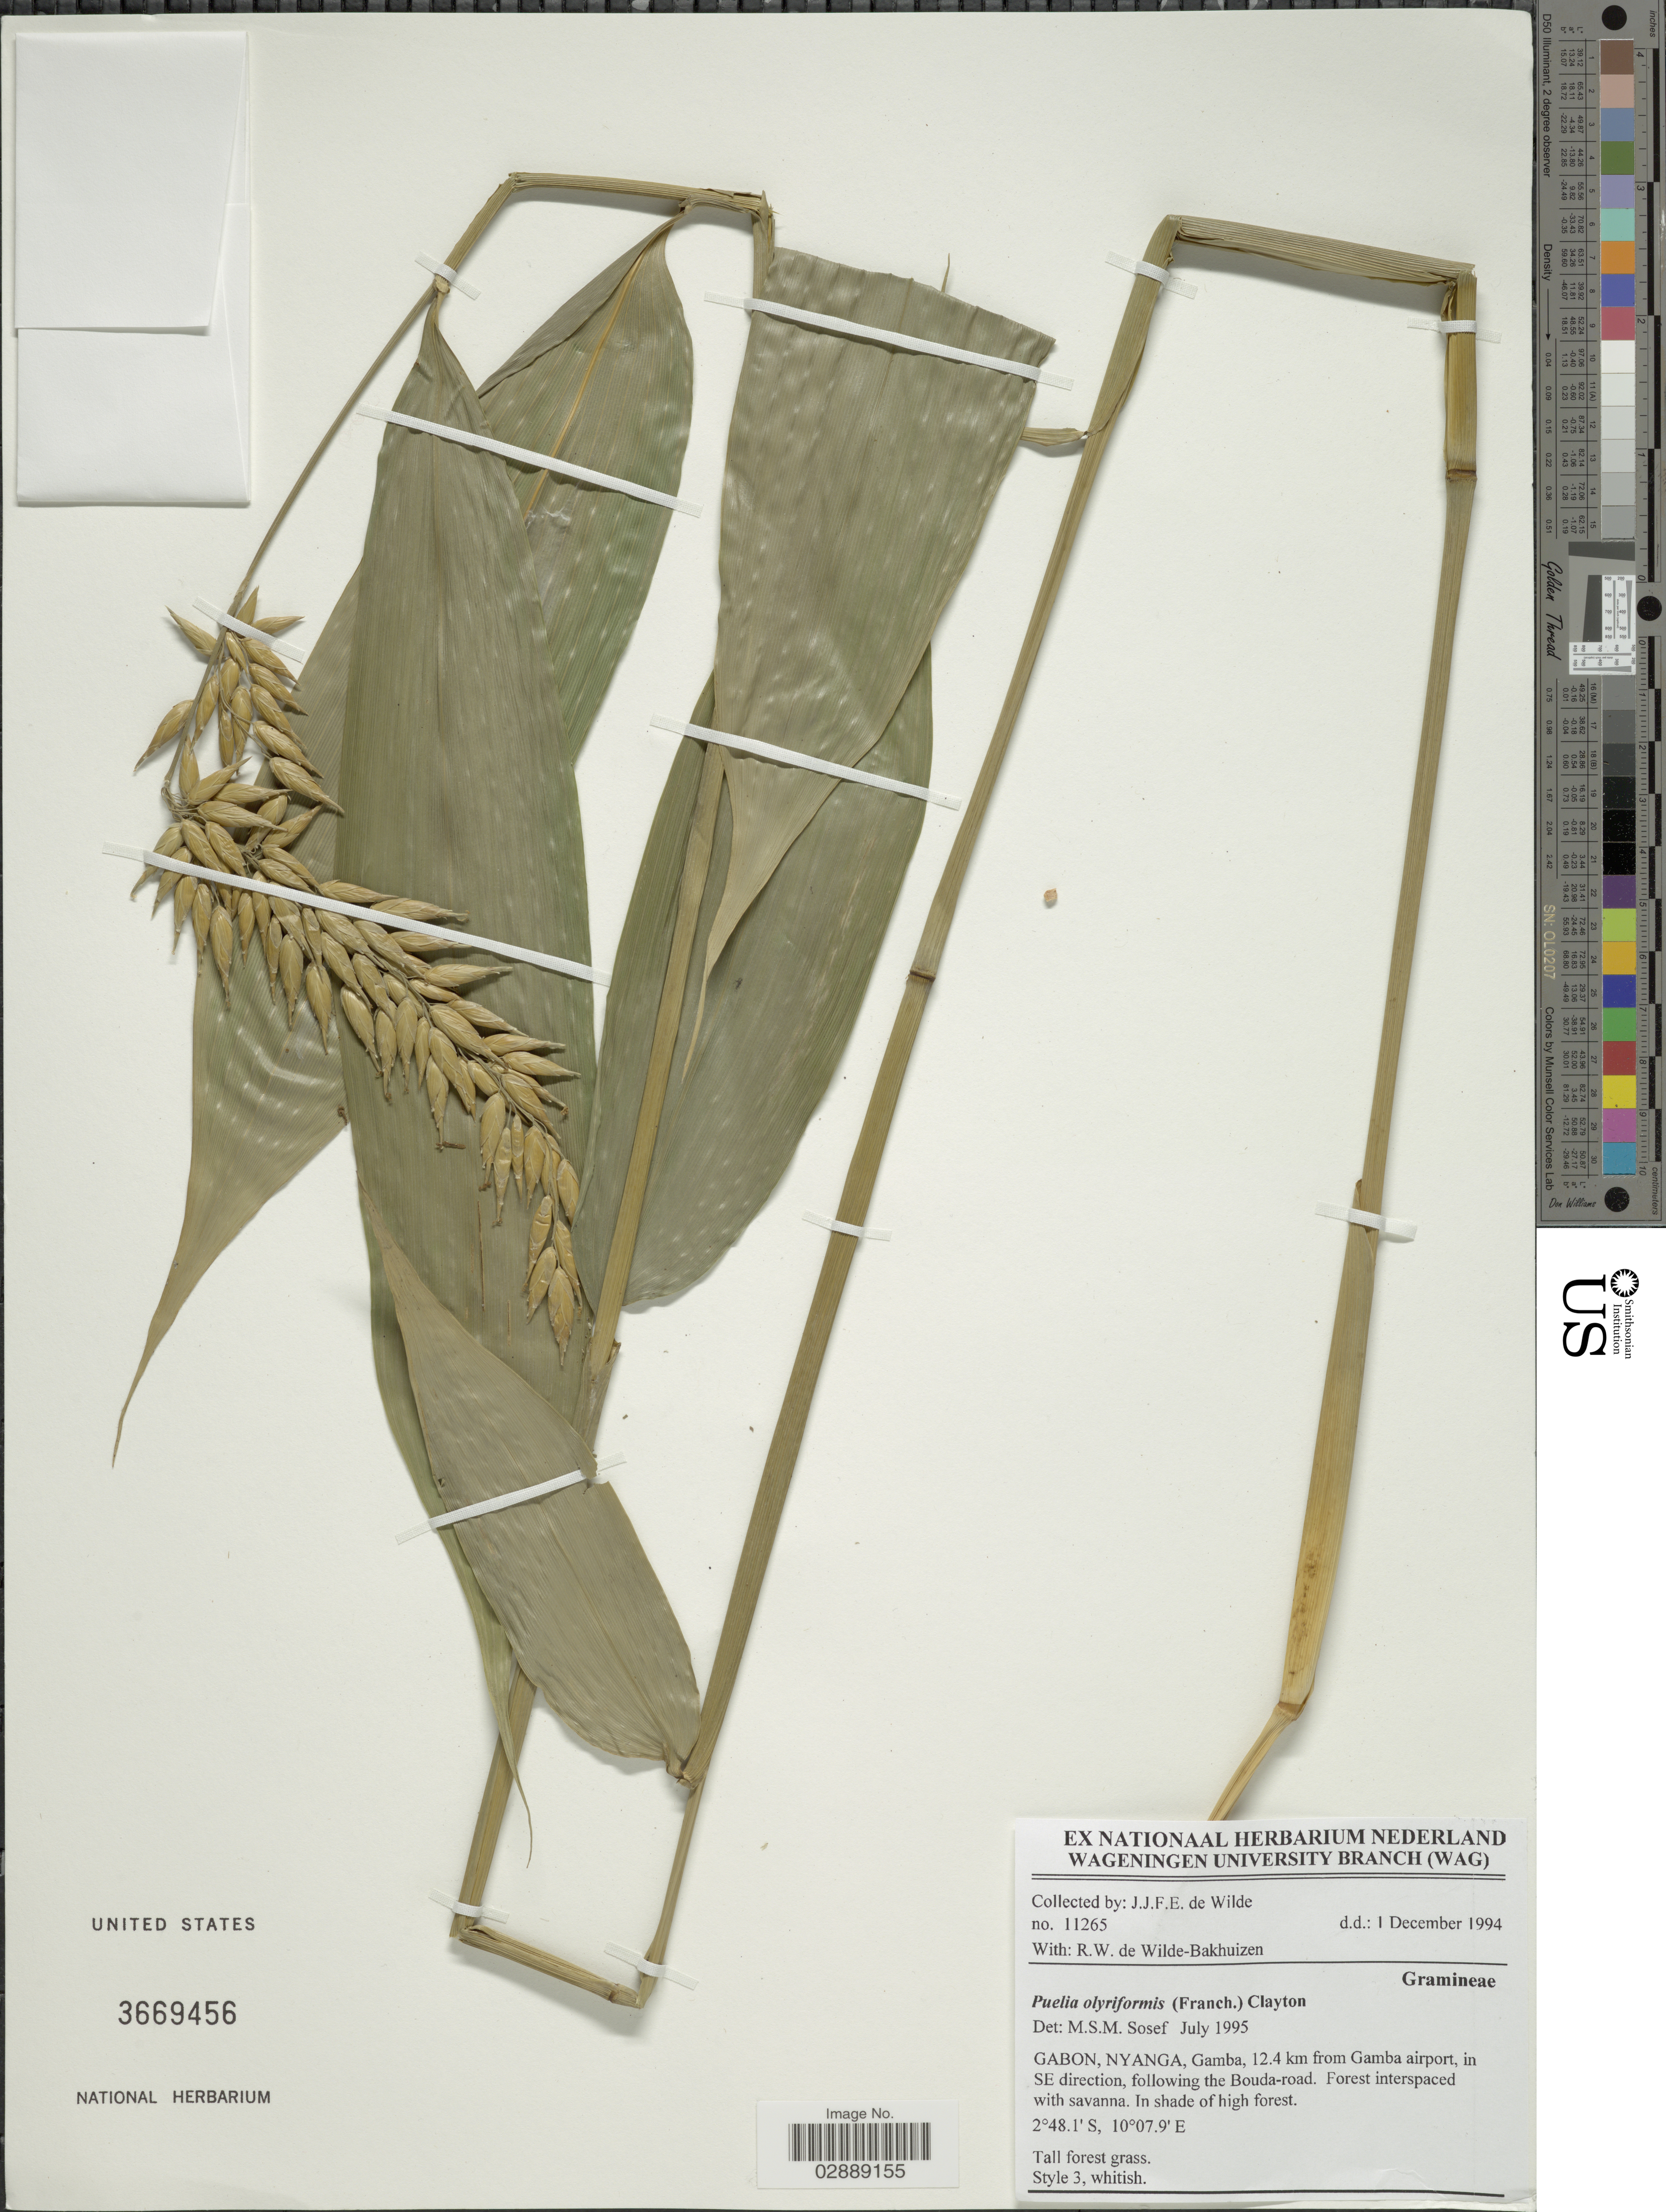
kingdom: Plantae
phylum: Tracheophyta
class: Liliopsida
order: Poales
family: Poaceae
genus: Puelia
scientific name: Puelia olyriformis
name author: (Franch.) Clayton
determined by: Sosef, M. S. M.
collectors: J.J. de Wilde & R. Wilde-Bakhuizen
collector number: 11265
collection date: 1994-12-01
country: Gabon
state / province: Nyanga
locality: Gamba, 12.4 km from Gamba airport, in SE direction, following the Bouda-road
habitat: Forest interspaced with savanna. In shade of high forest.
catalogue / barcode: US 3669456